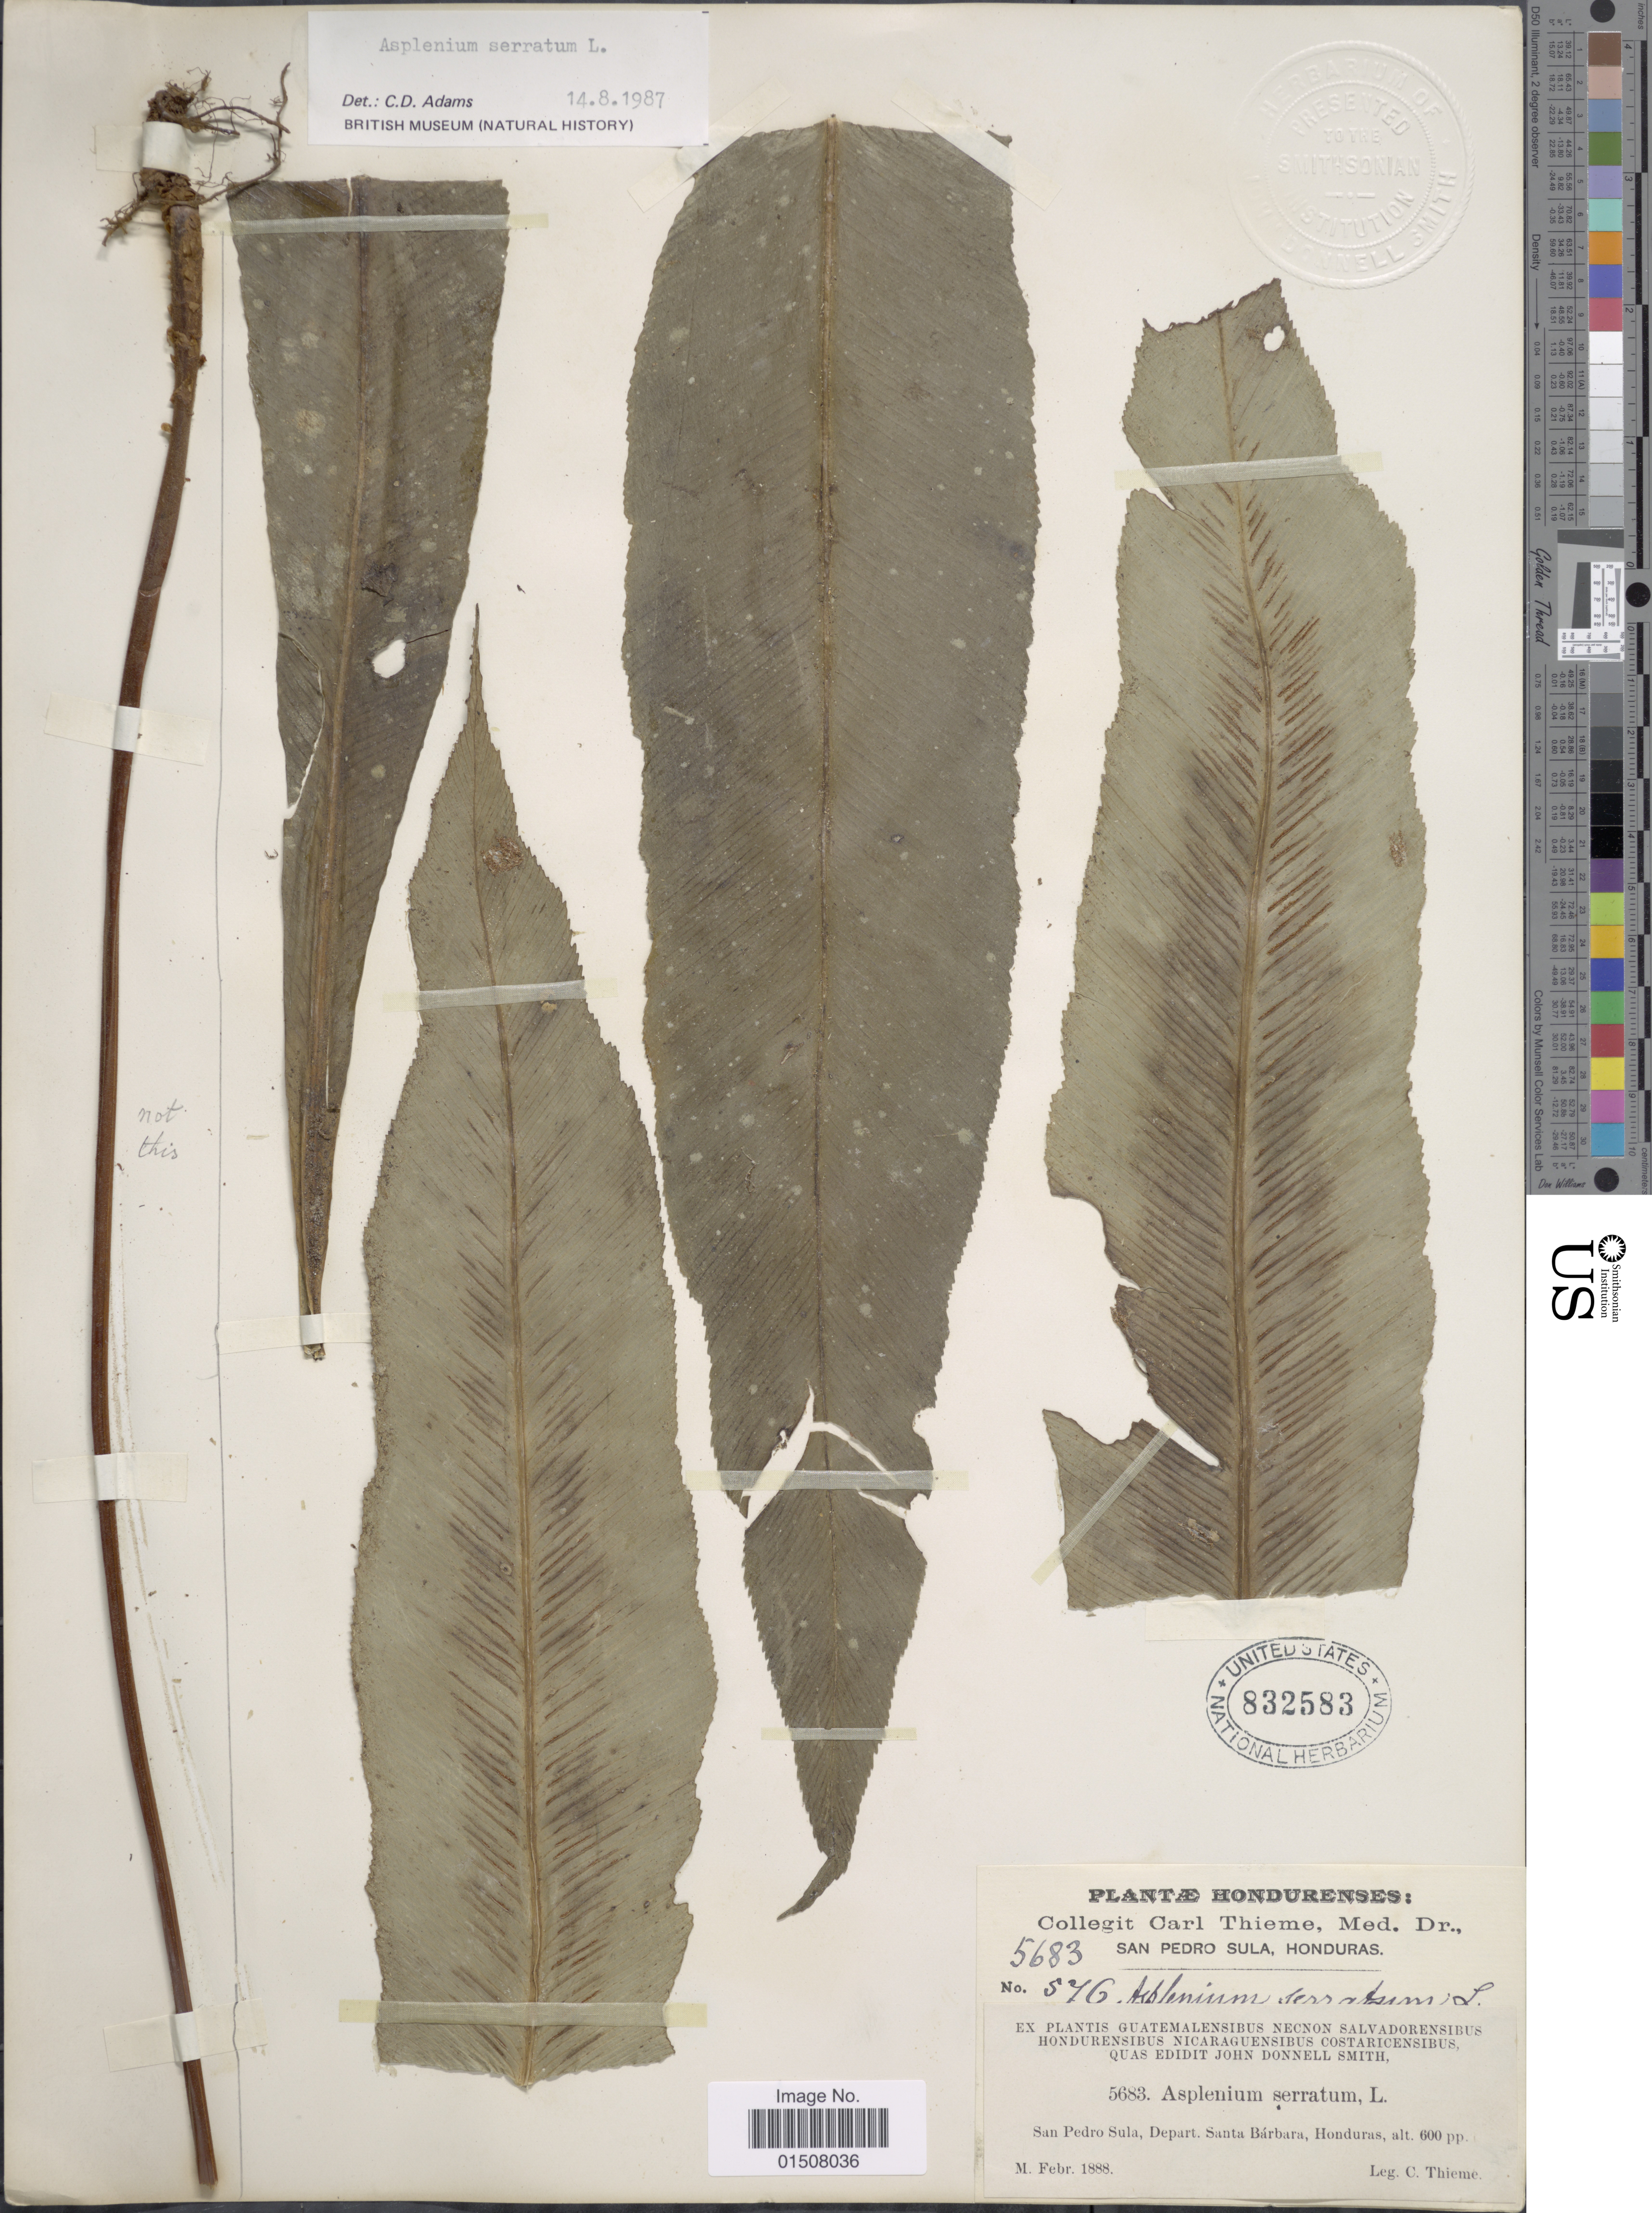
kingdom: Plantae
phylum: Tracheophyta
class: Polypodiopsida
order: Polypodiales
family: Aspleniaceae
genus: Asplenium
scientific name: Asplenium serratum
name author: L.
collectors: C. Thieme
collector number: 5683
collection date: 1888-02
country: Honduras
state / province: Santa Bárbara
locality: San Pedro Sula, Depart. Santa Barbara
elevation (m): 183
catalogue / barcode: US 832583